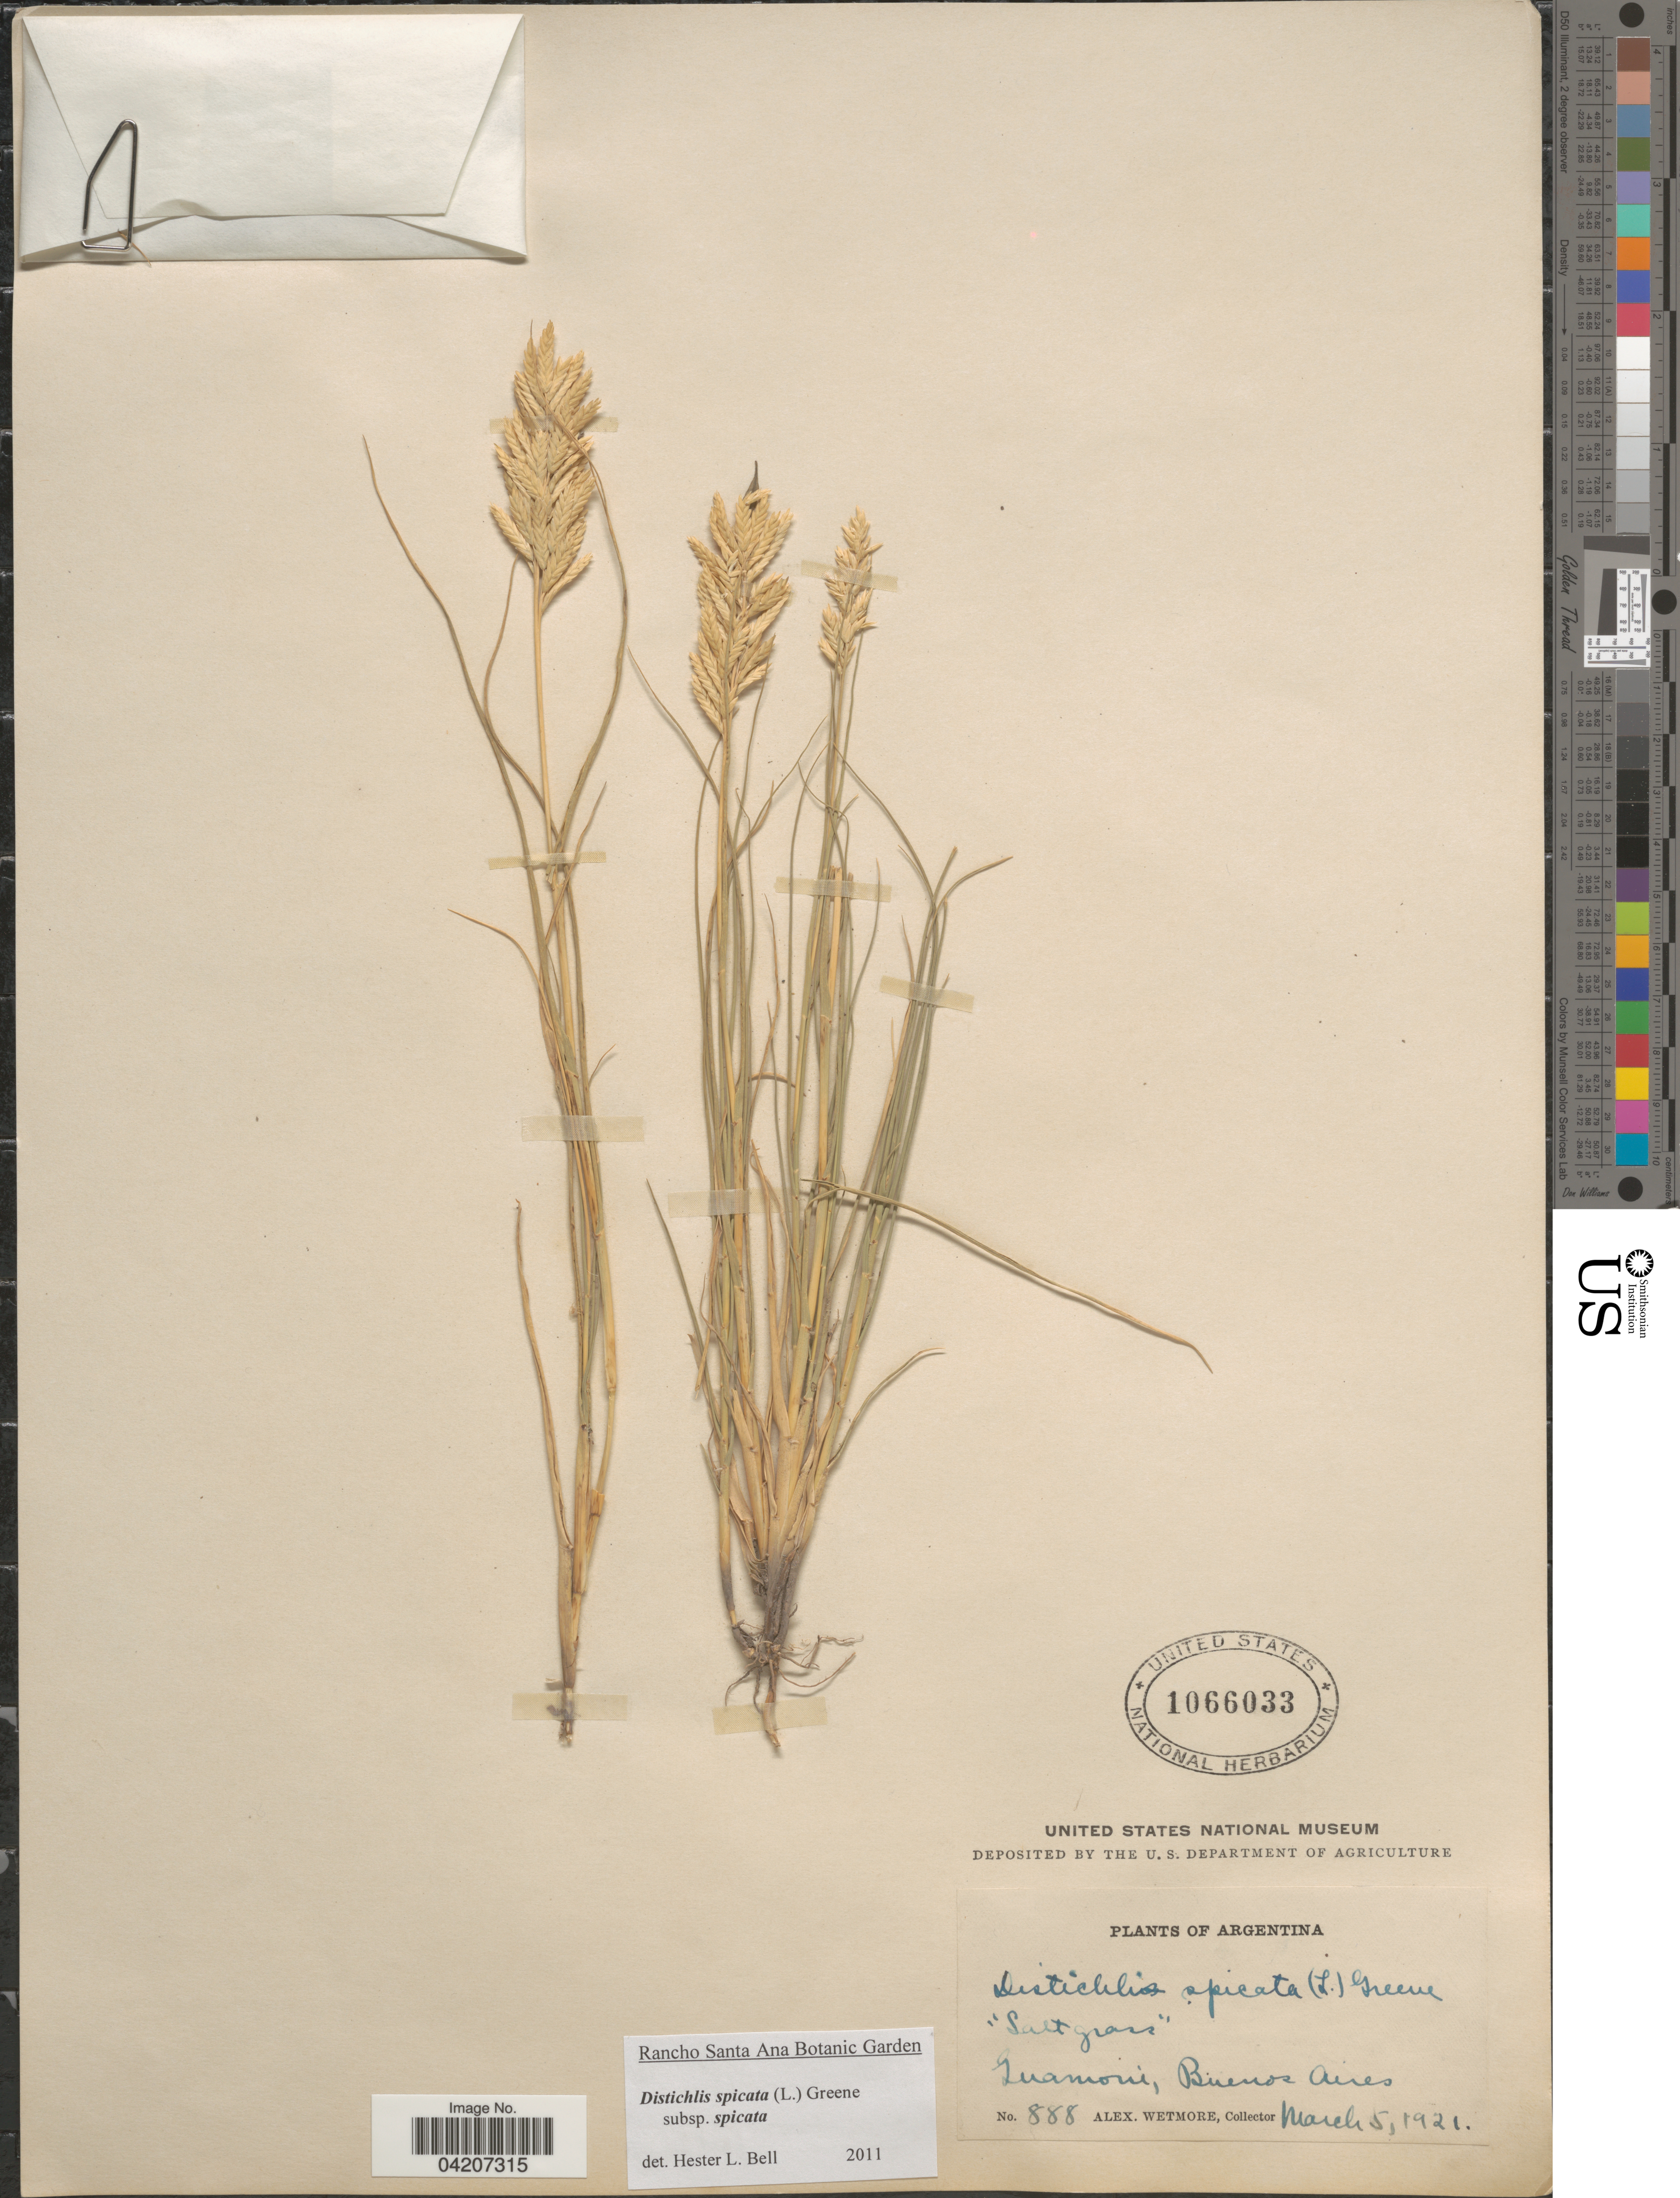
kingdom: Plantae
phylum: Tracheophyta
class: Liliopsida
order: Poales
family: Poaceae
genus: Distichlis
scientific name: Distichlis spicata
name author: (L.) Greene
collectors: A. Wetmore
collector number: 888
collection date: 1921-03-05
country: Argentina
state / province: Buenos Aires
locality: Guamoni.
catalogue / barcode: US 1066033